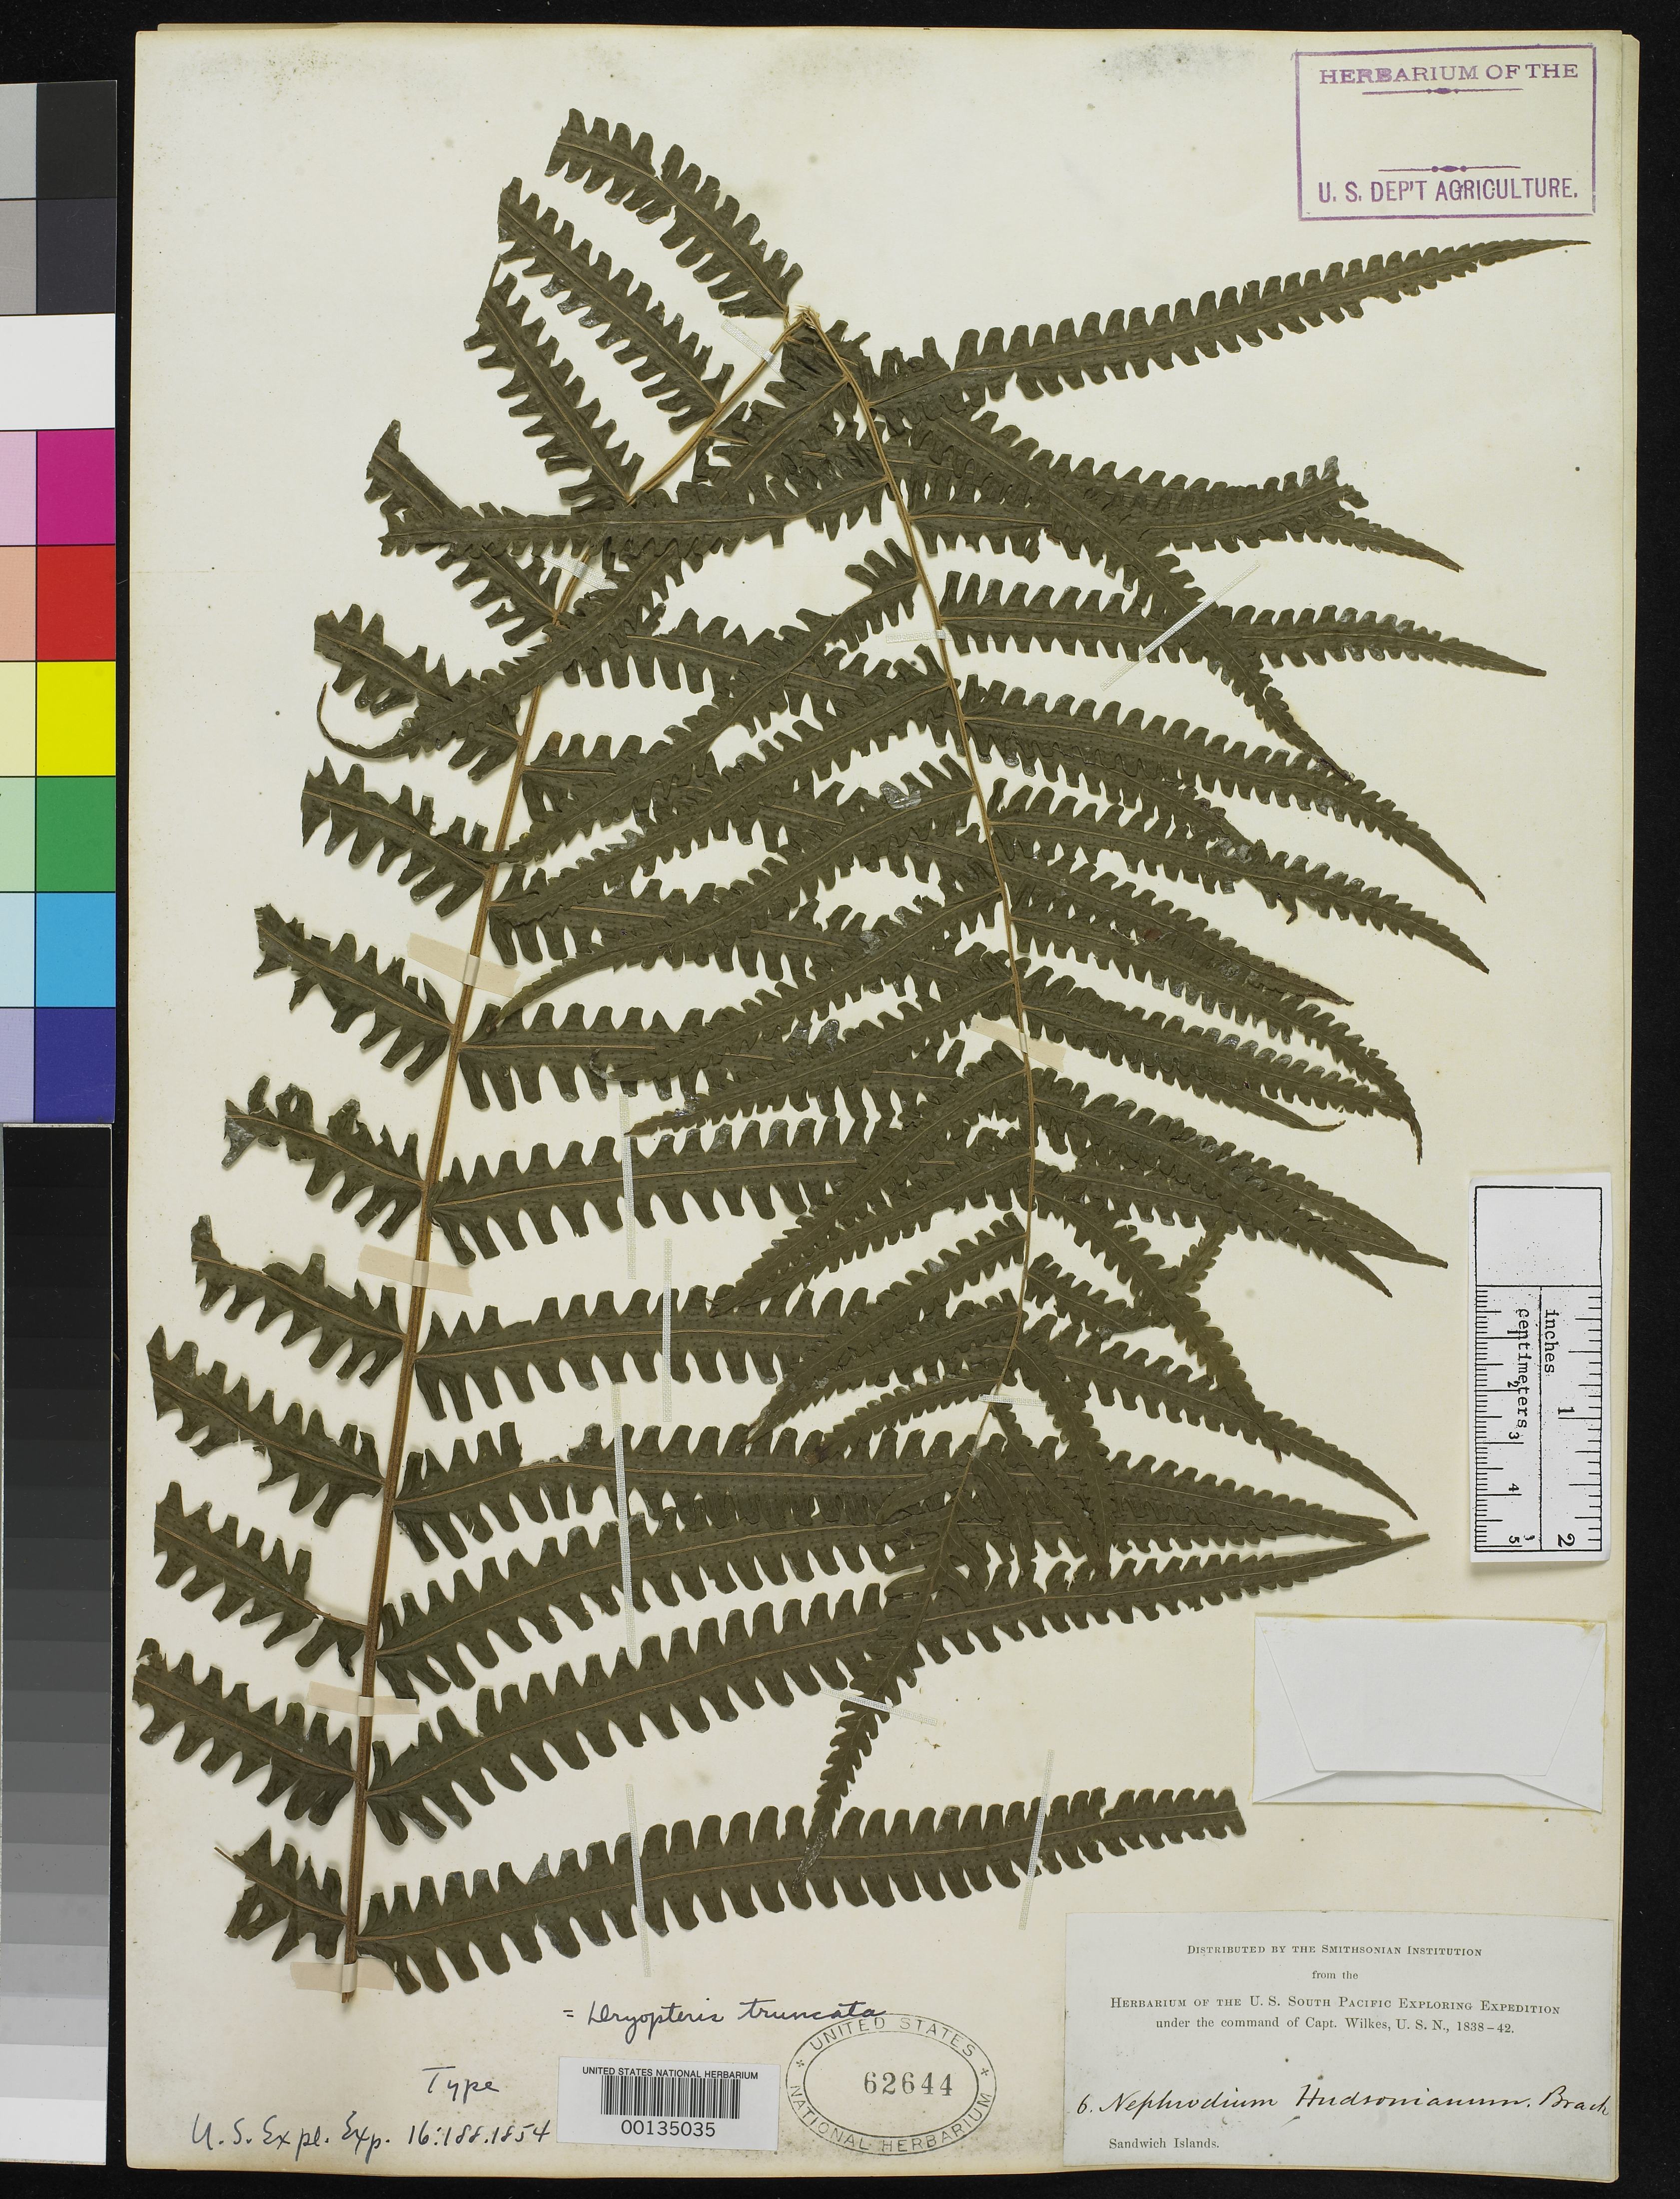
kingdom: Plantae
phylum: Tracheophyta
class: Polypodiopsida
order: Polypodiales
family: Dryopteridaceae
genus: Nephrodium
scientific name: Nephrodium hudsonianum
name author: Brack. in Wilkes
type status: Holotype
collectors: Wilkes Explor. Exped.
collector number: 6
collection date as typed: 1838 to -- --- 1842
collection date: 1838/1842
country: United States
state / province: Hawaii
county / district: Hawaii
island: Hawaii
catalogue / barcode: US 62644